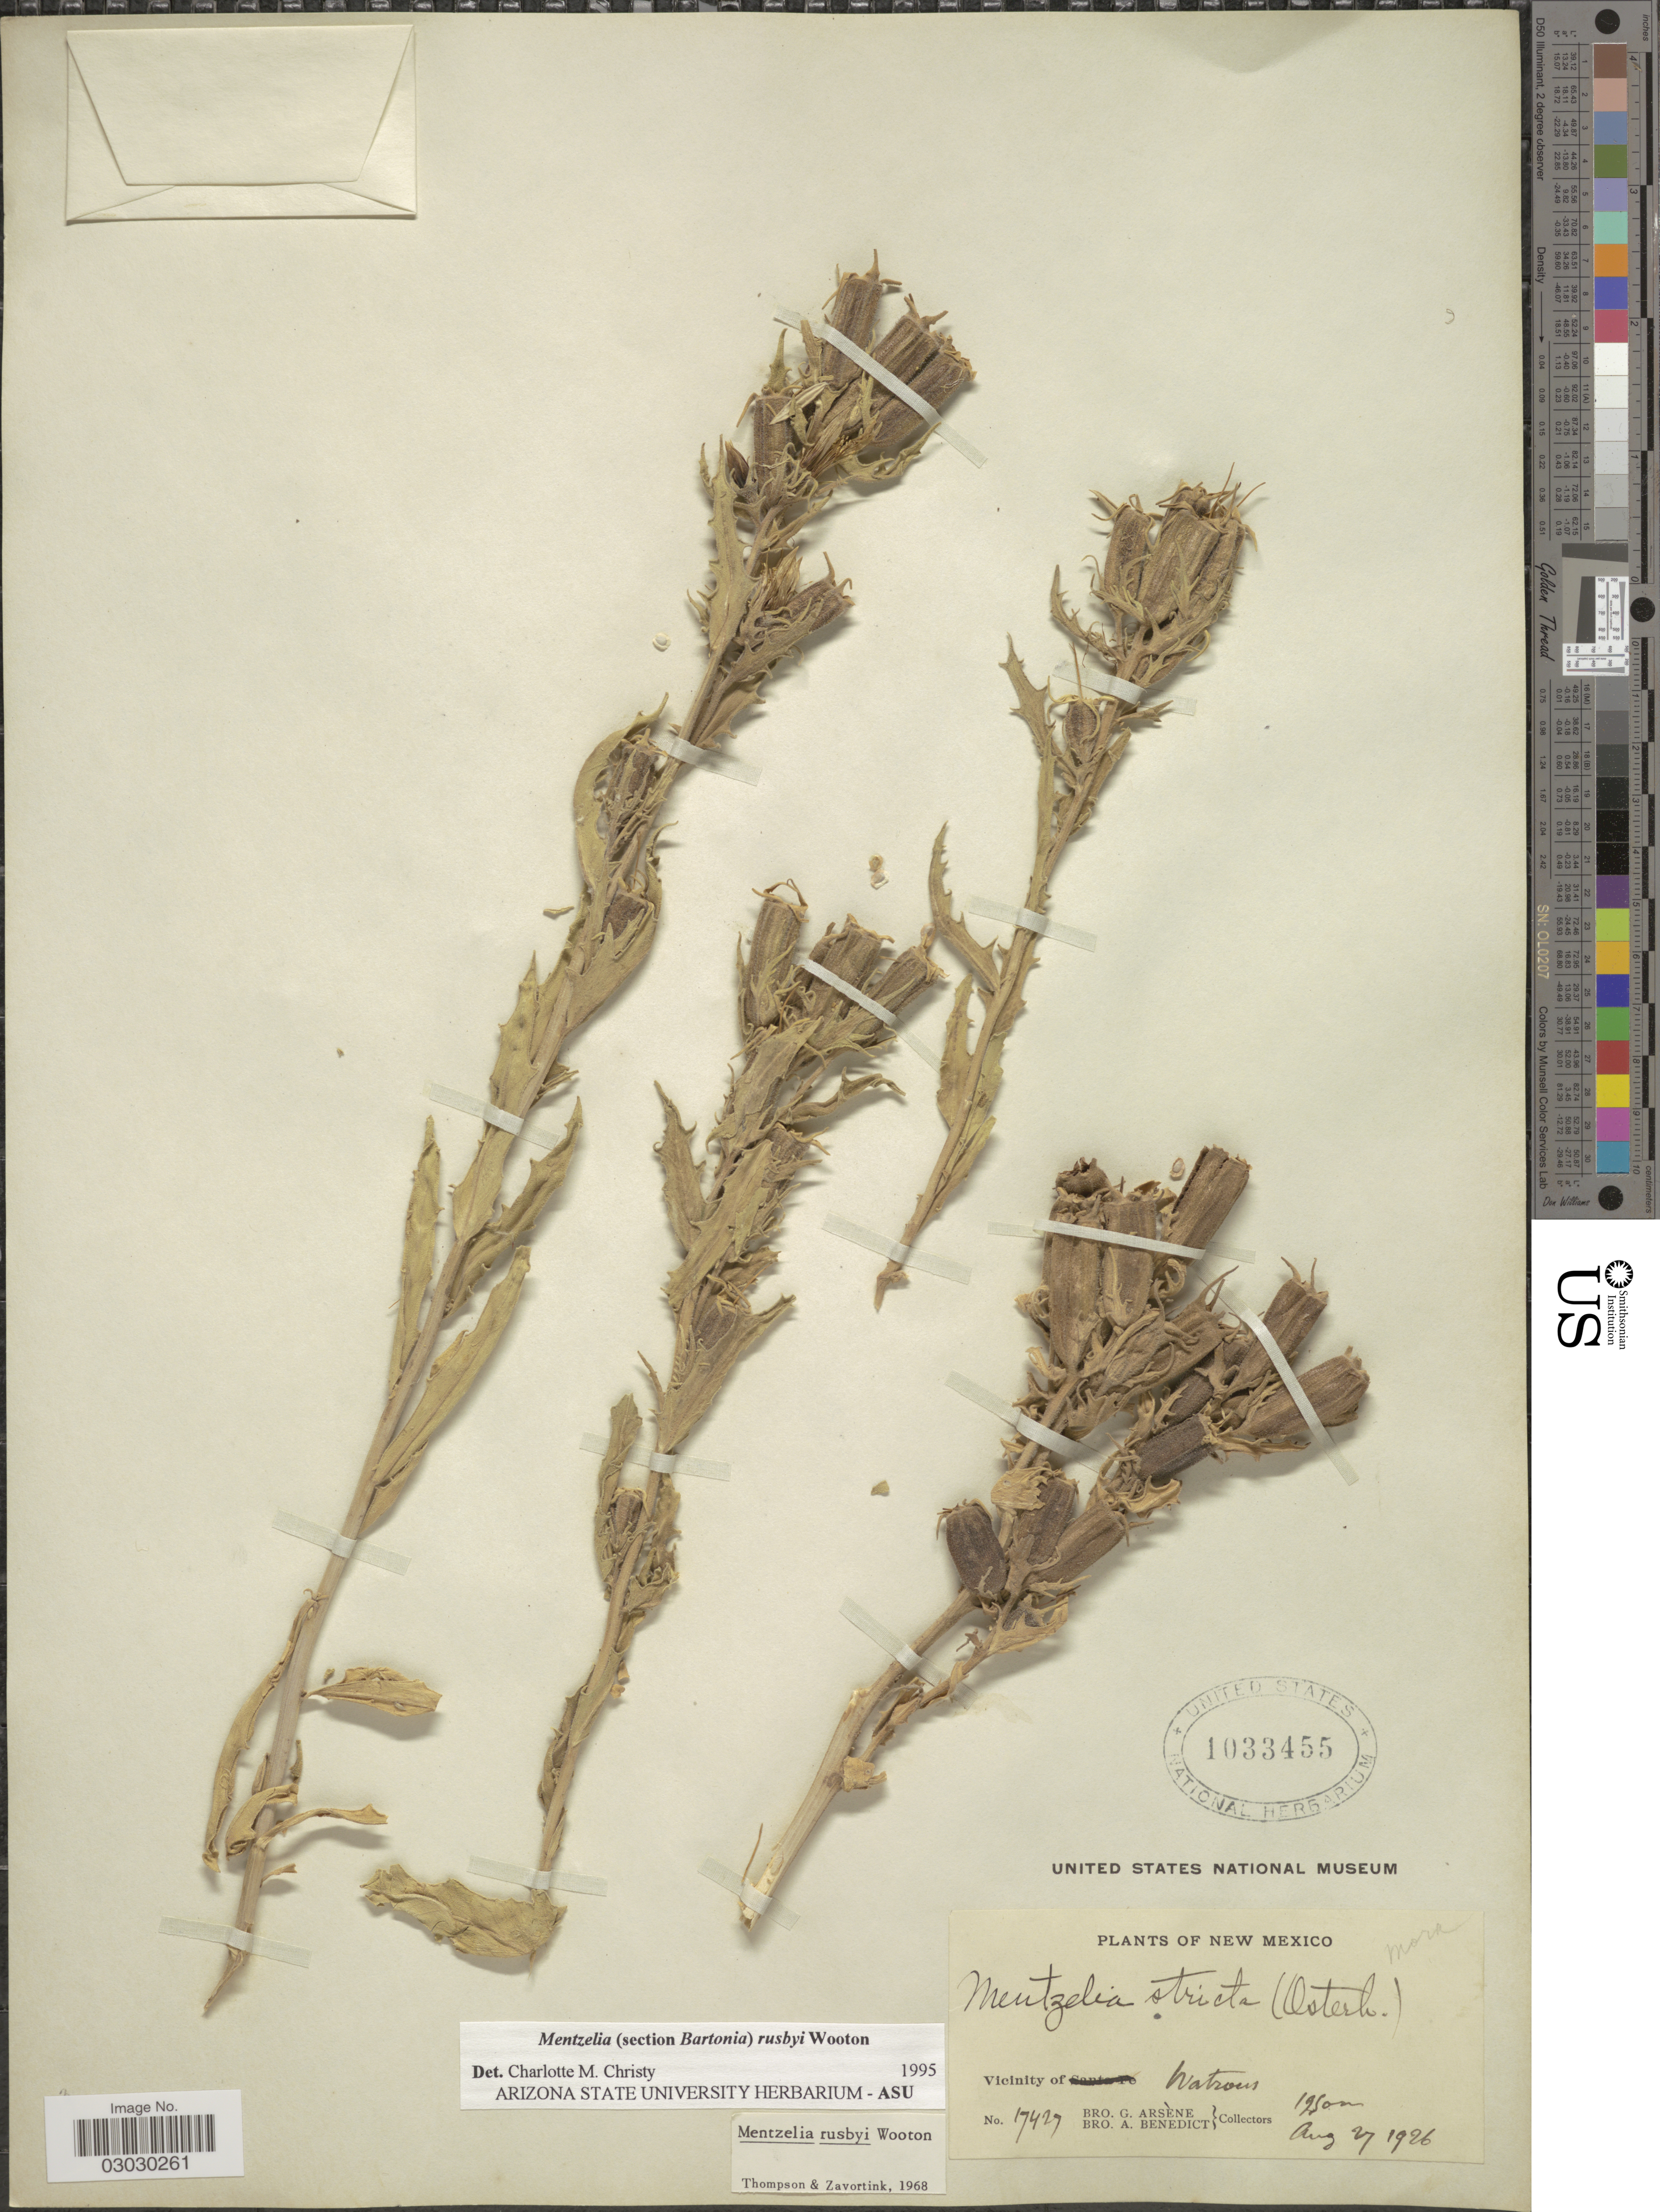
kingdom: Plantae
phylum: Tracheophyta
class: Magnoliopsida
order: Cornales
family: Loasaceae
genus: Mentzelia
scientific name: Mentzelia rusbyi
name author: Wooton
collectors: Bro. G. Arsène & Bro. A. Benedict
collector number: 17427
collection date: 1926-08-27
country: United States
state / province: New Mexico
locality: Vicinity of Watrons.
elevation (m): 1950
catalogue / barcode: US 1033455